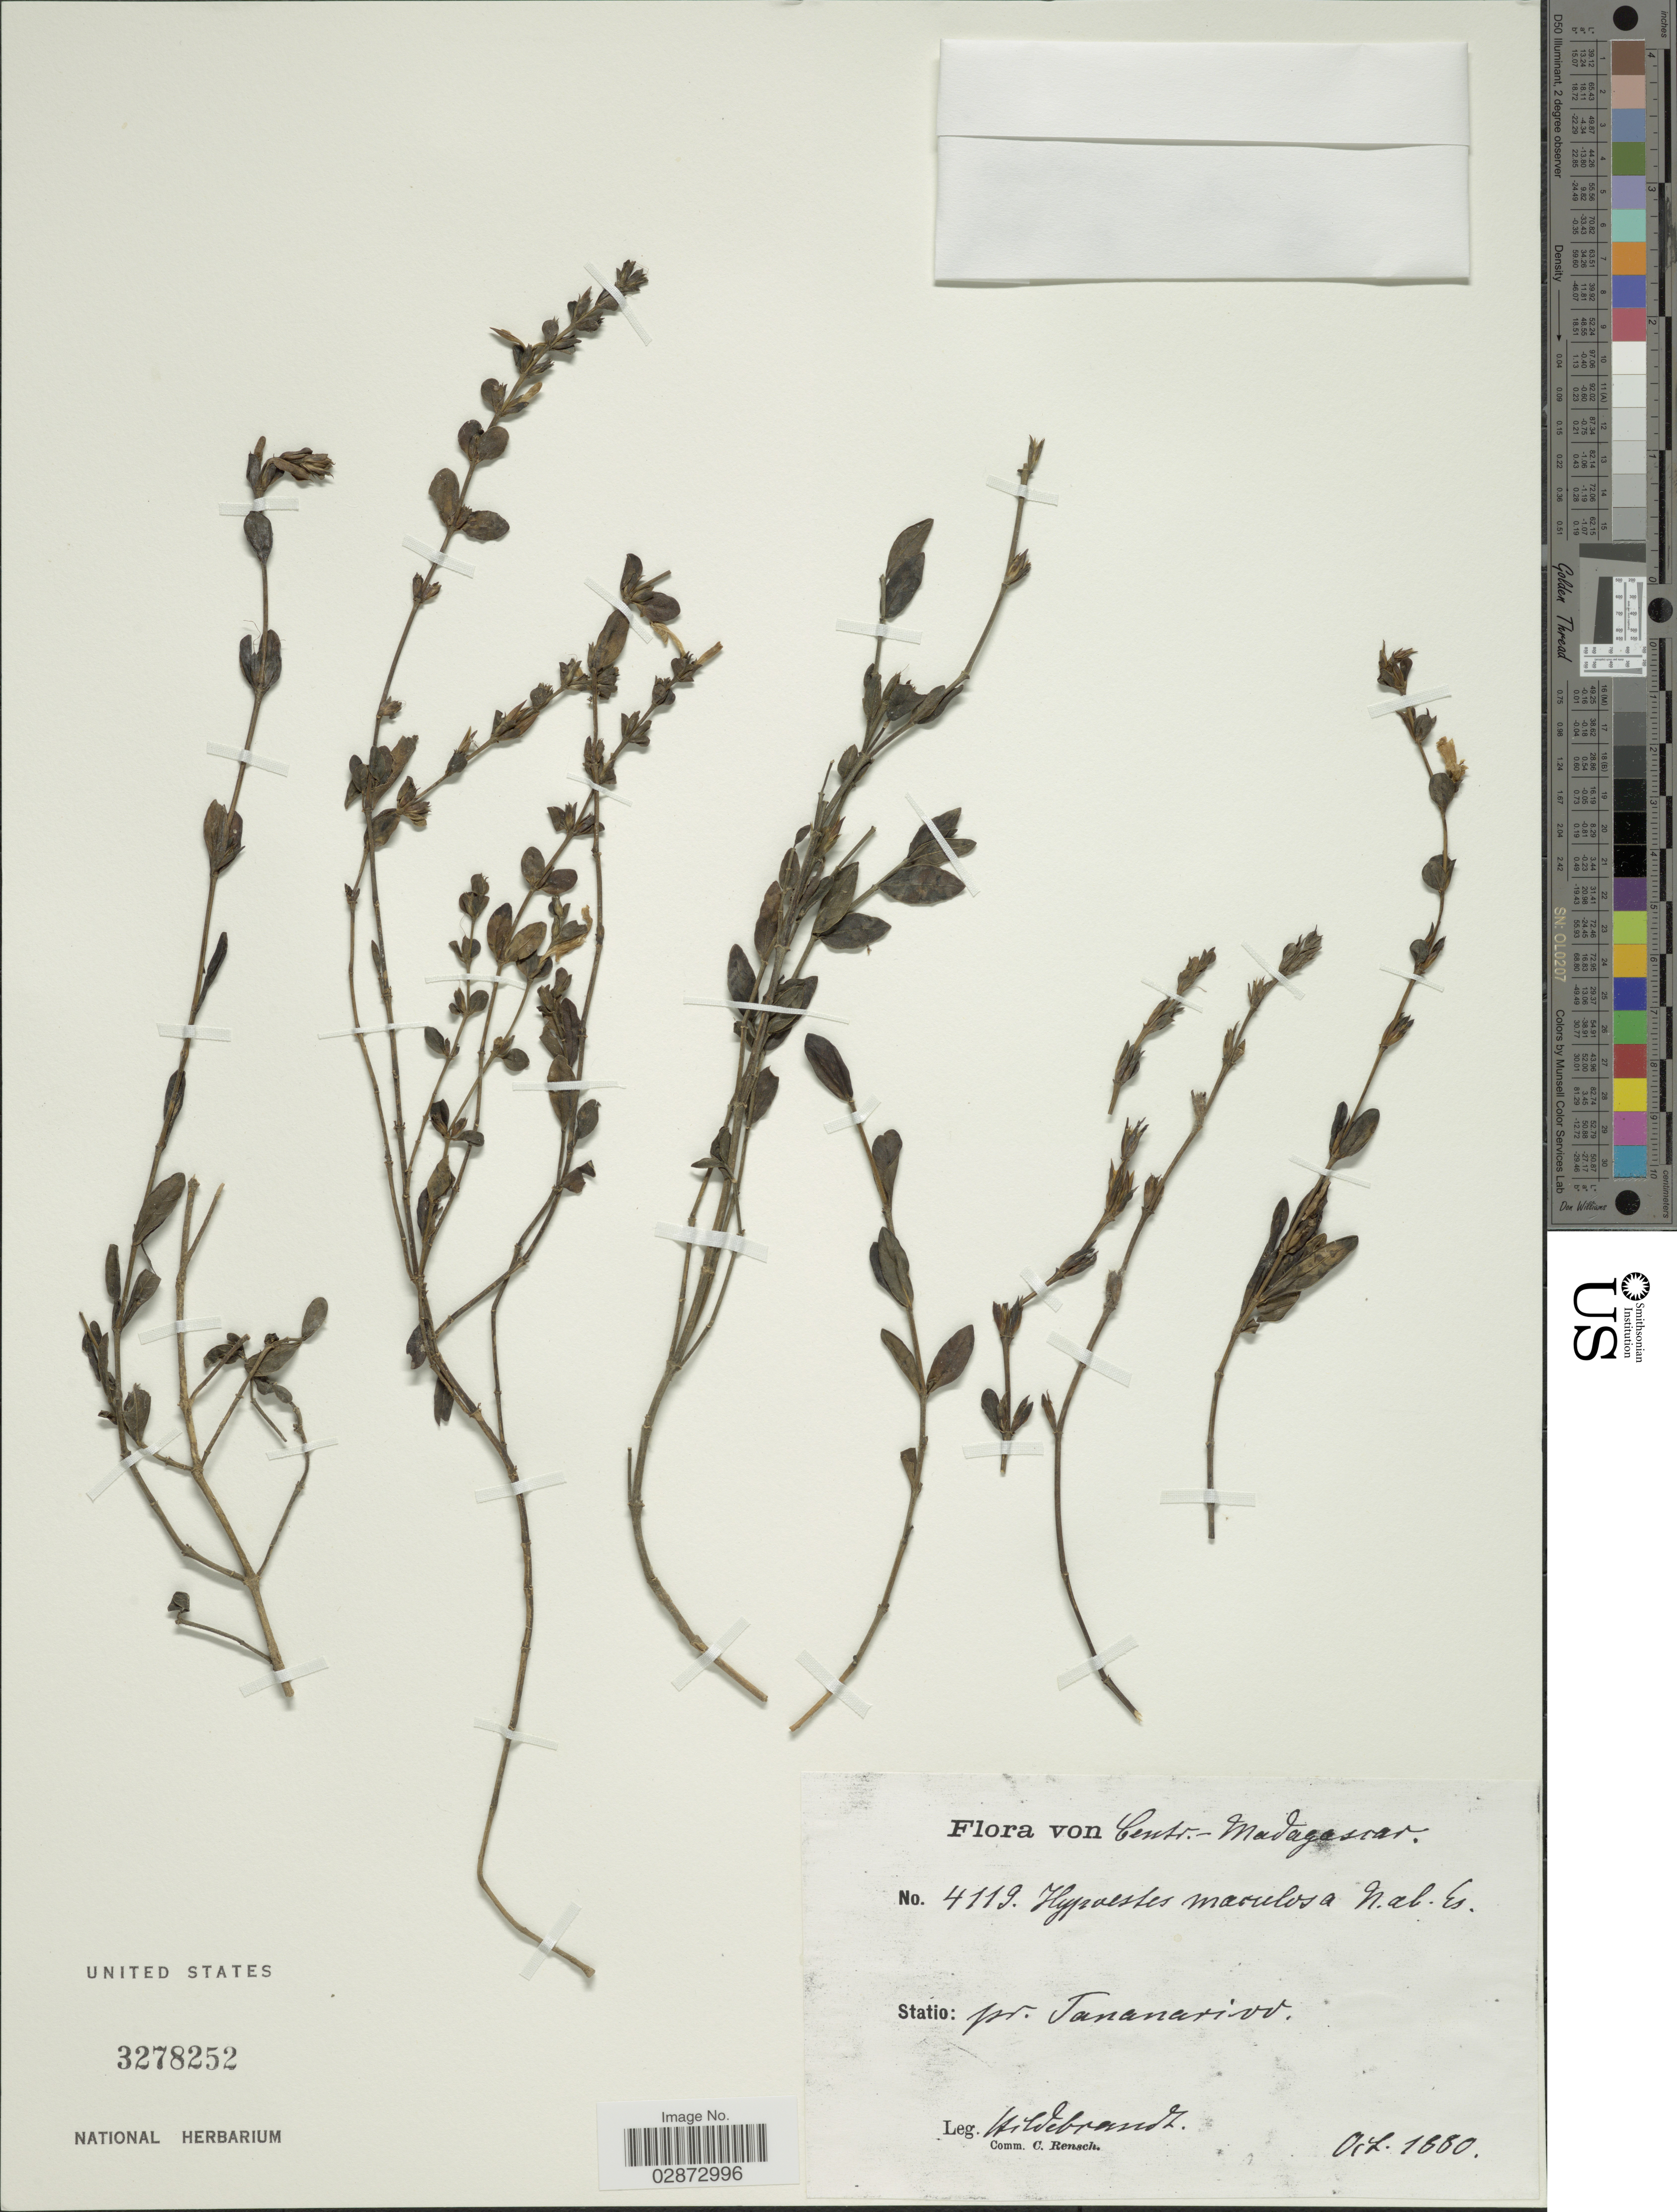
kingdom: Plantae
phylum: Tracheophyta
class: Magnoliopsida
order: Lamiales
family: Acanthaceae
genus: Hypoestes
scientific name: Hypoestes maculosa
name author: Nees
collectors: J. Hildebrandt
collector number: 4119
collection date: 1880-10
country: Madagascar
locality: Centr.-Madagascar. Statio: pr. Tananarive.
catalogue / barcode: US 3278252